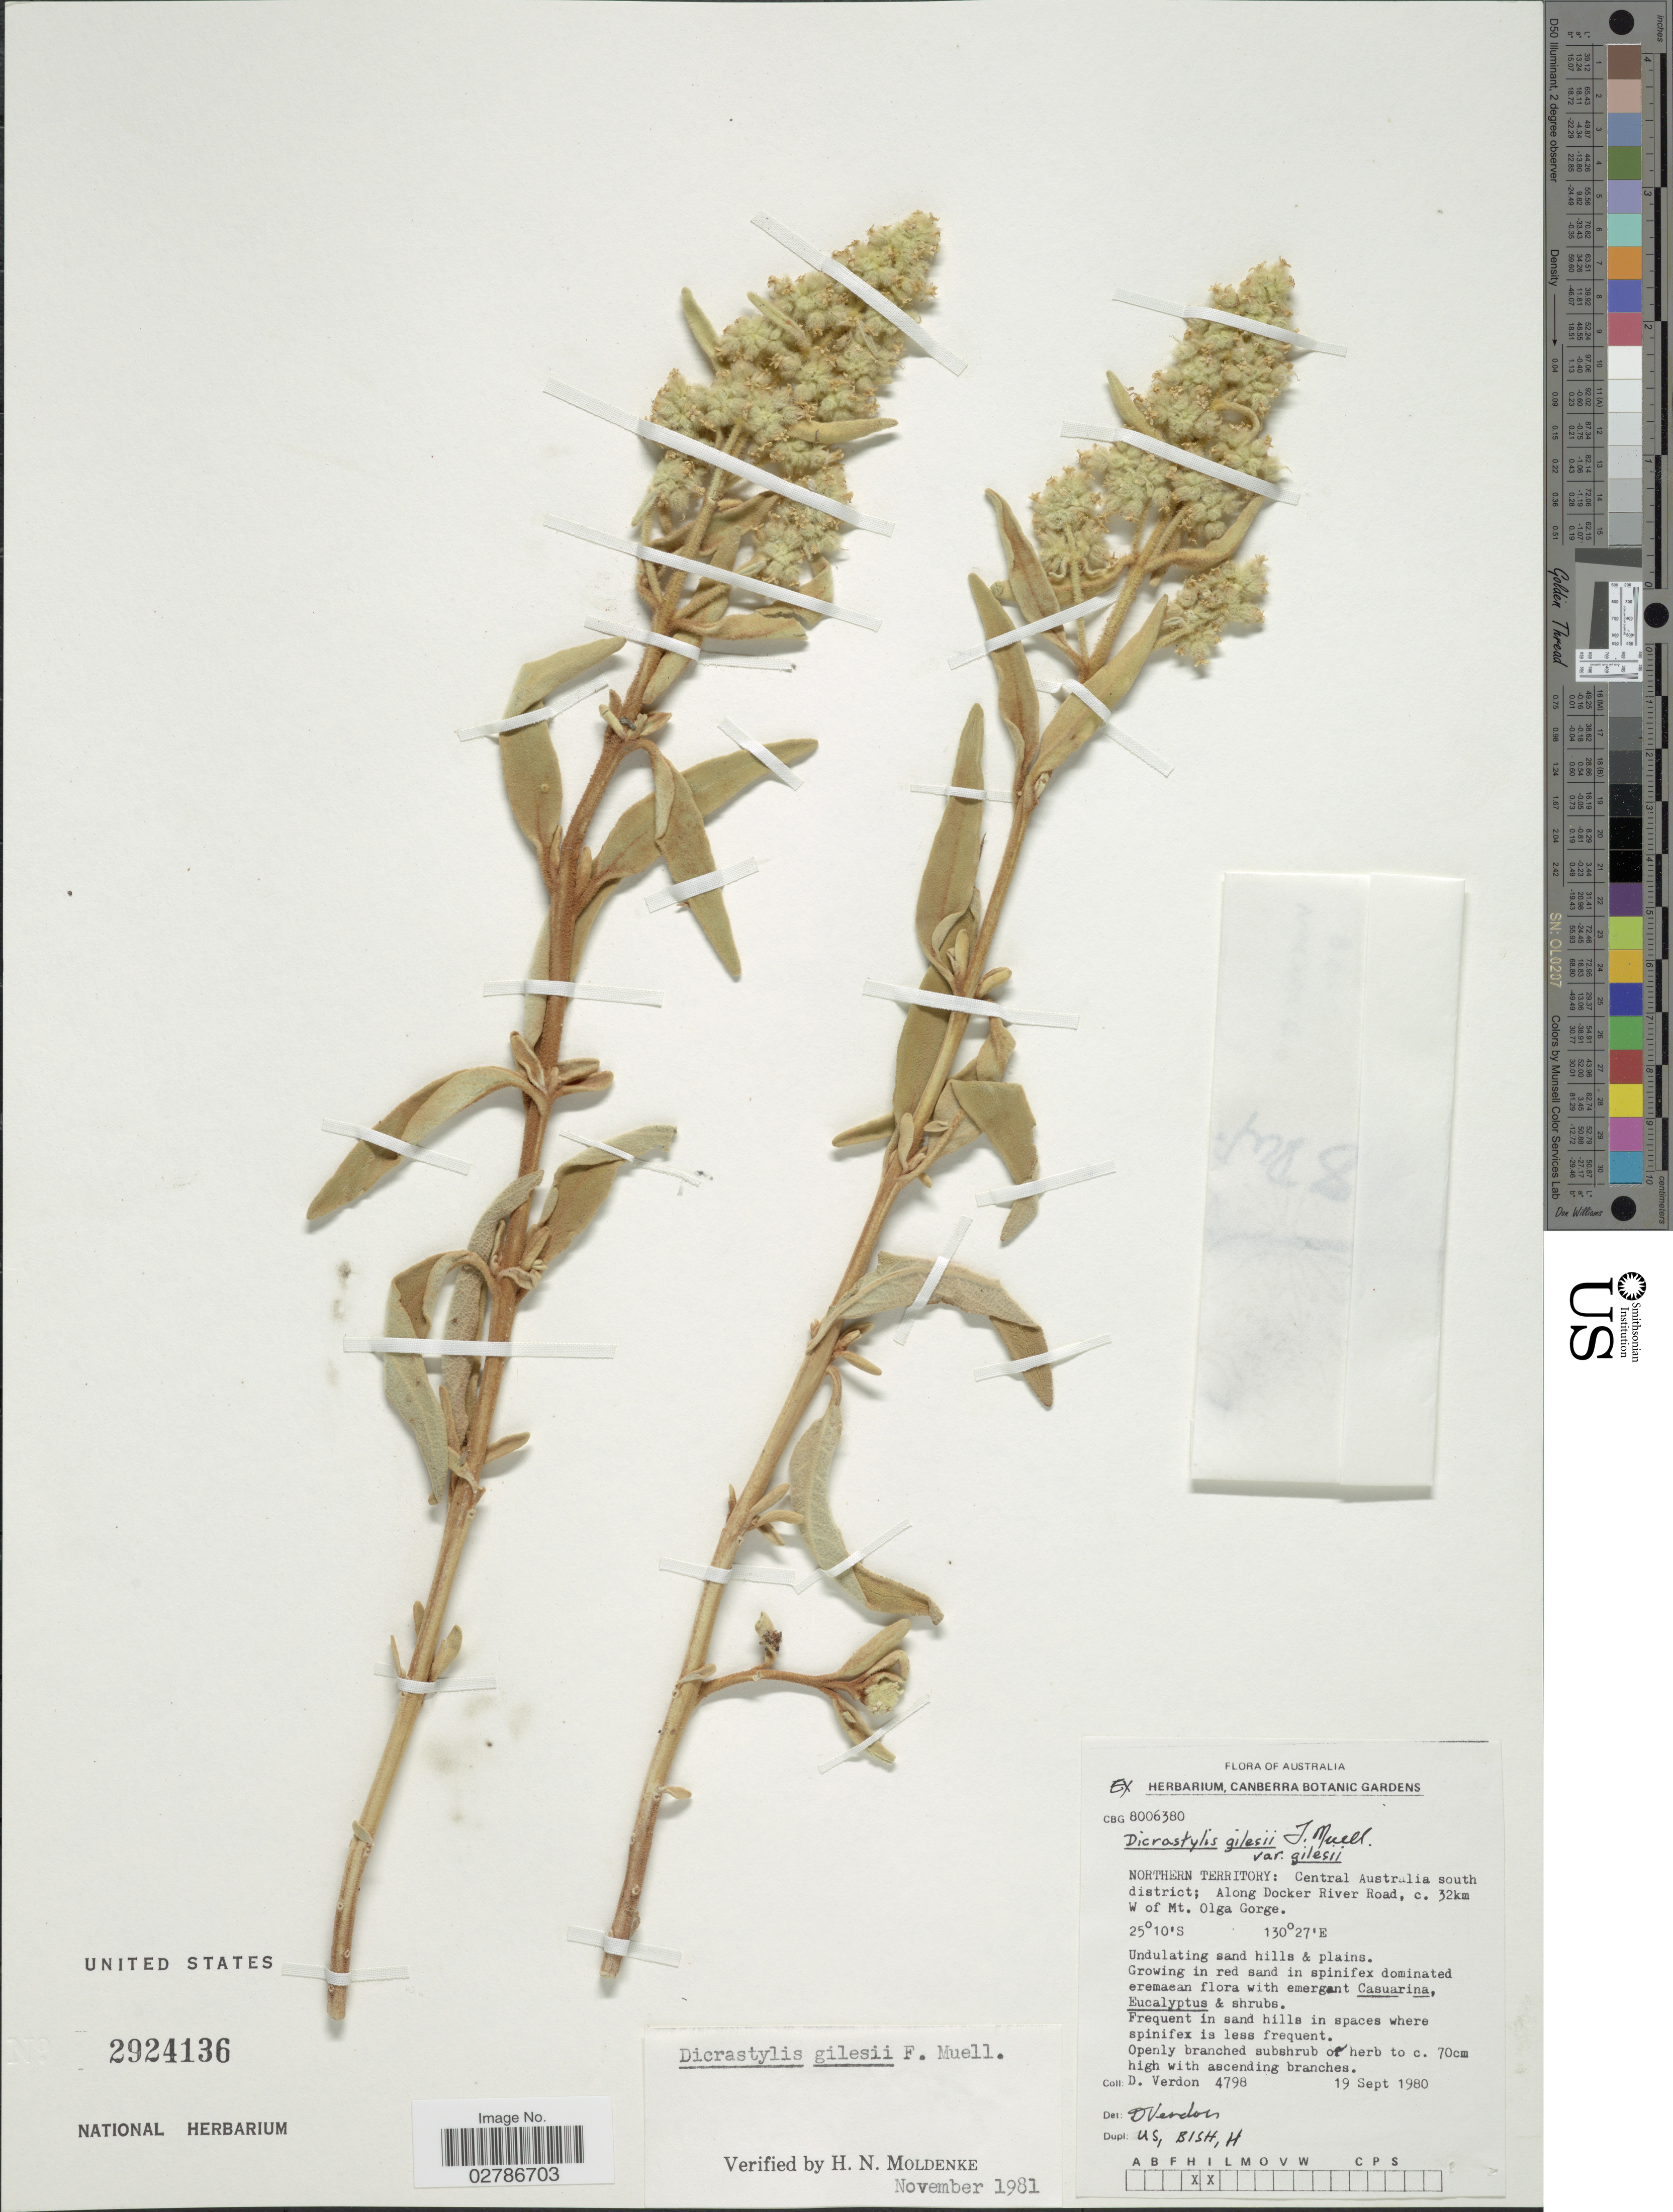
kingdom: Plantae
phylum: Tracheophyta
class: Magnoliopsida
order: Lamiales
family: Lamiaceae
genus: Dicrastylis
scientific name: Dicrastylis gilesii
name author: F. Muell.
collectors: D. Verdon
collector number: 4798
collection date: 1980-09-19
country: Australia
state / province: Northern Territory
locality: Central Australia south district; Along Docker River Road, c. 32km W of Mt. Olga Gorge.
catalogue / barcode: US 2924136